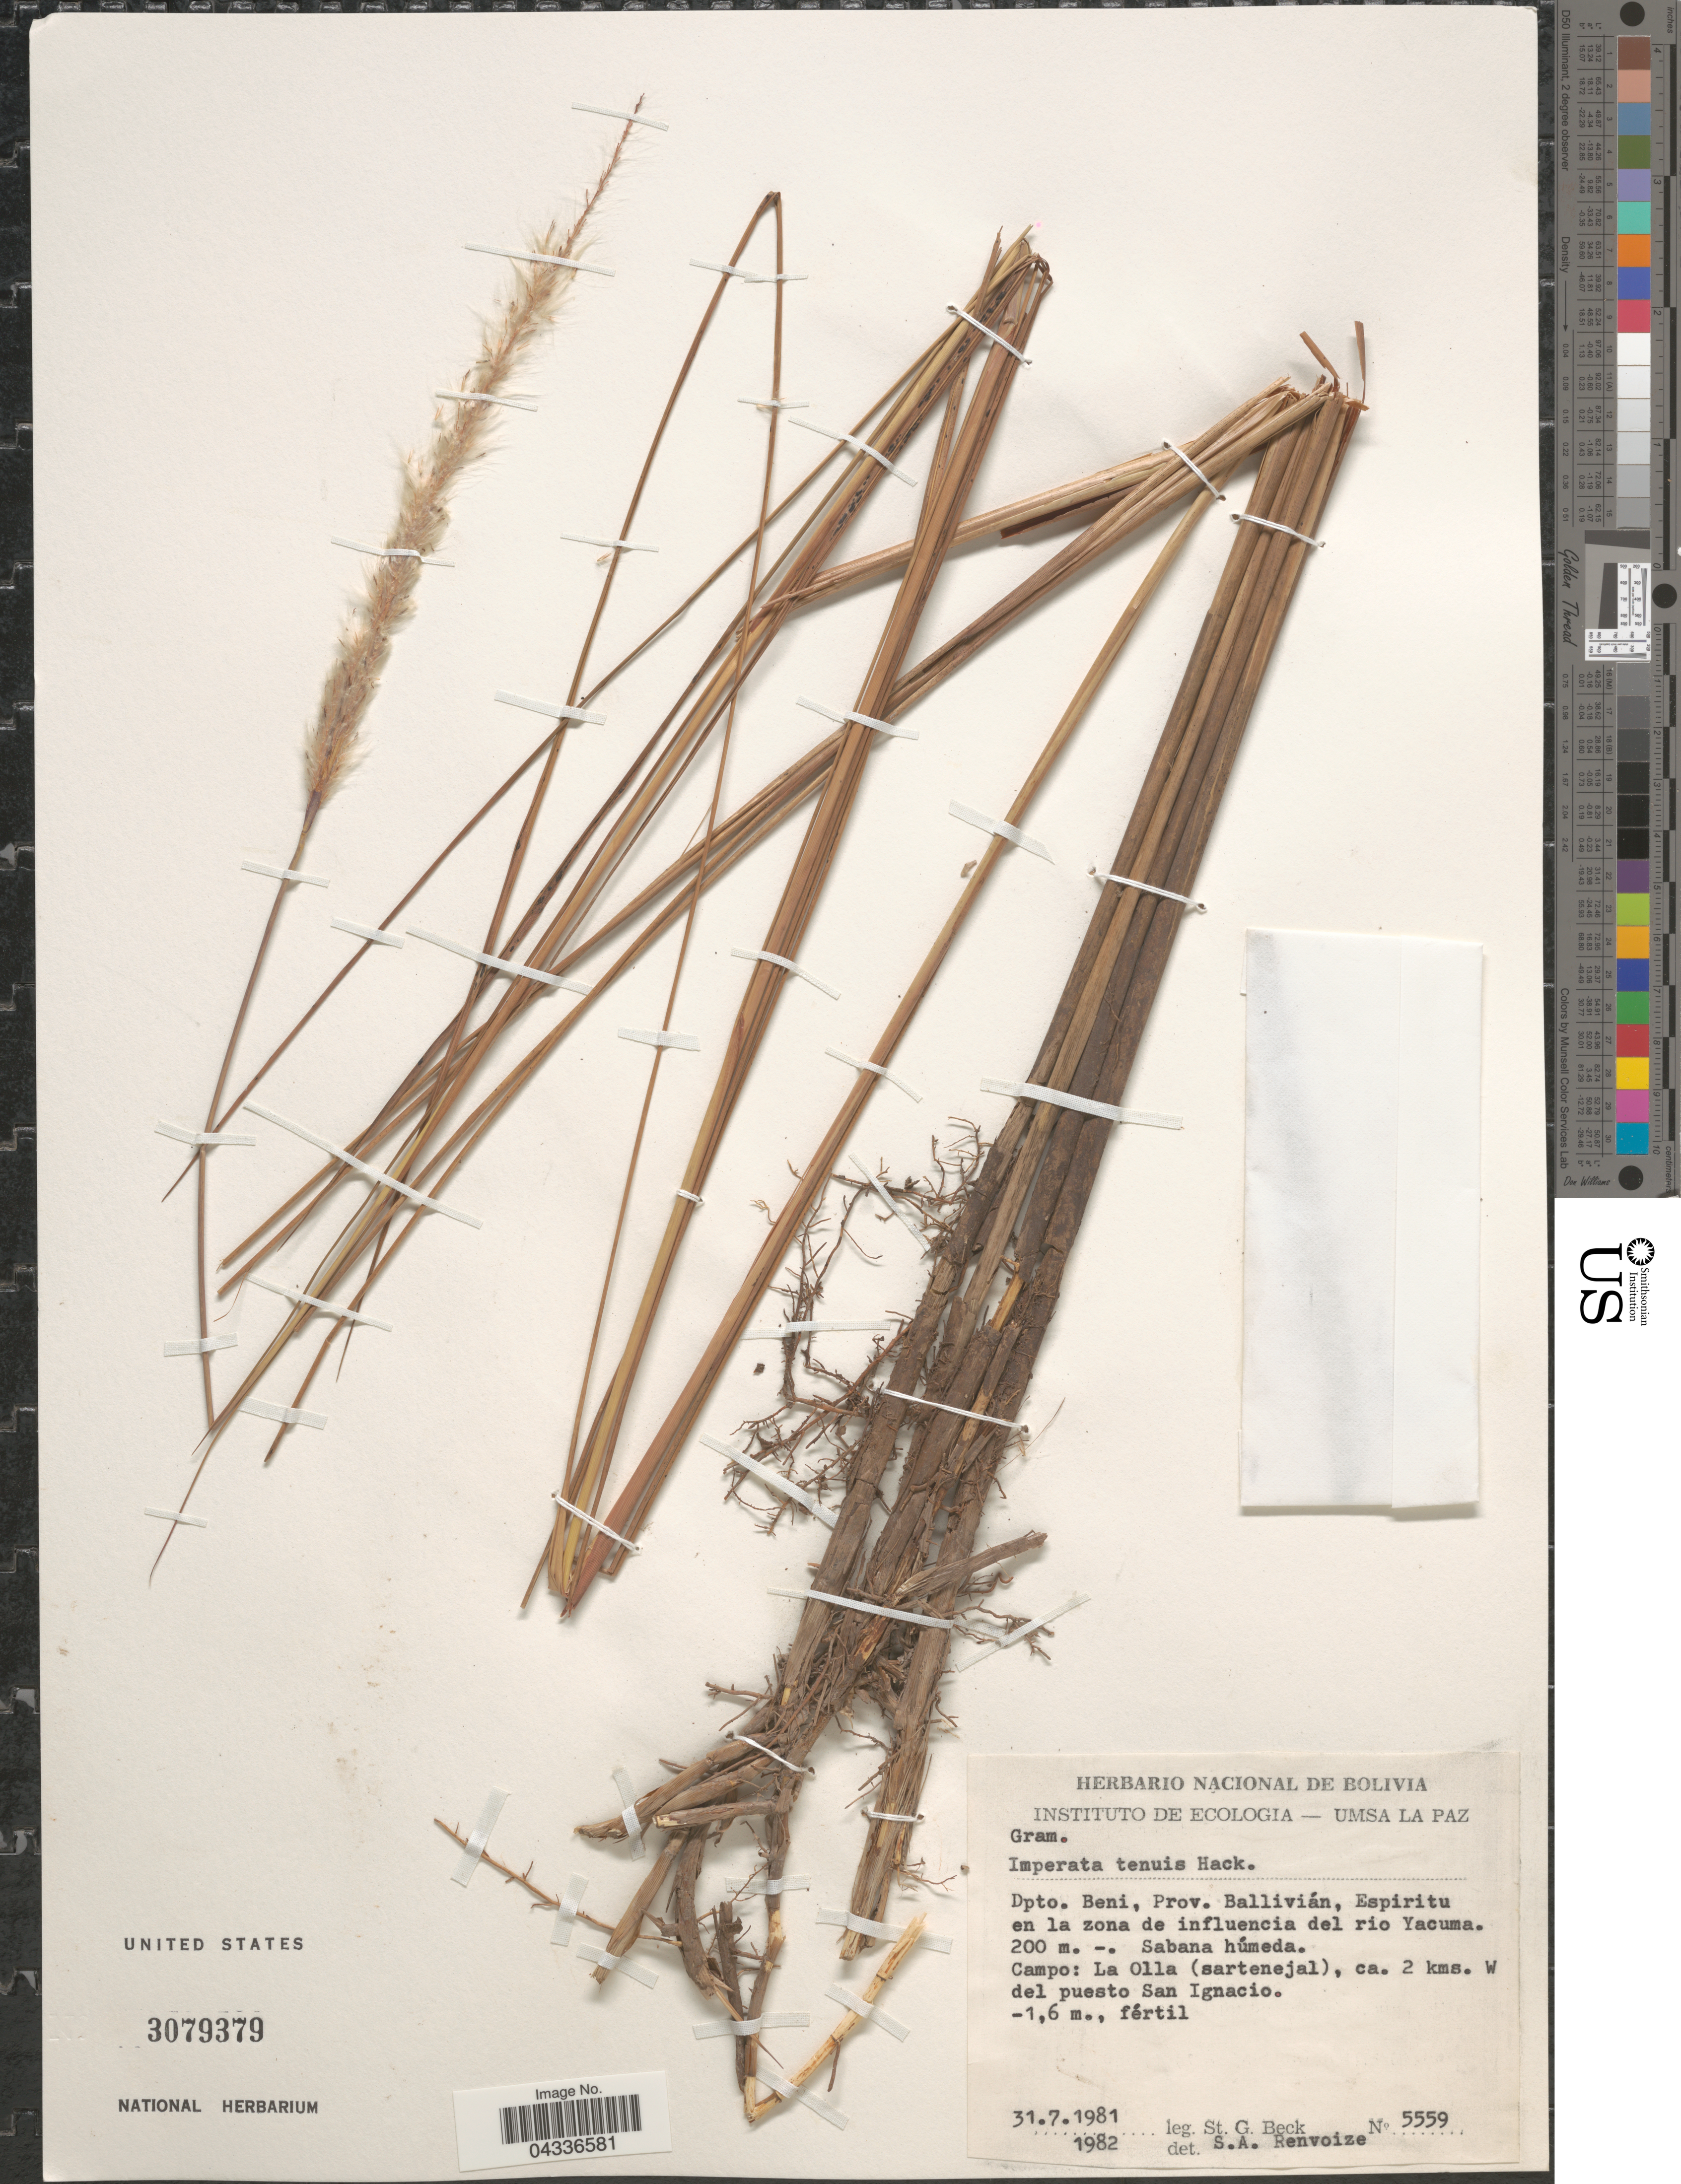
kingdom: Plantae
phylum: Tracheophyta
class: Liliopsida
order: Poales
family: Poaceae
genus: Imperata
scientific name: Imperata tenuis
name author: Hack.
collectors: S. G. Beck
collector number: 5559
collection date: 1981-07-31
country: Bolivia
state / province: Beni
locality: Dpto. Beni, Prov. Ballivián, Espiritu en la zona de influencia del rio Yacuma. Sabana húmeda. Campo: La Olla (sartenejal), ca. 2 kms. W. del puesto San Ignacio.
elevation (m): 200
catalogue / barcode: US 3079379